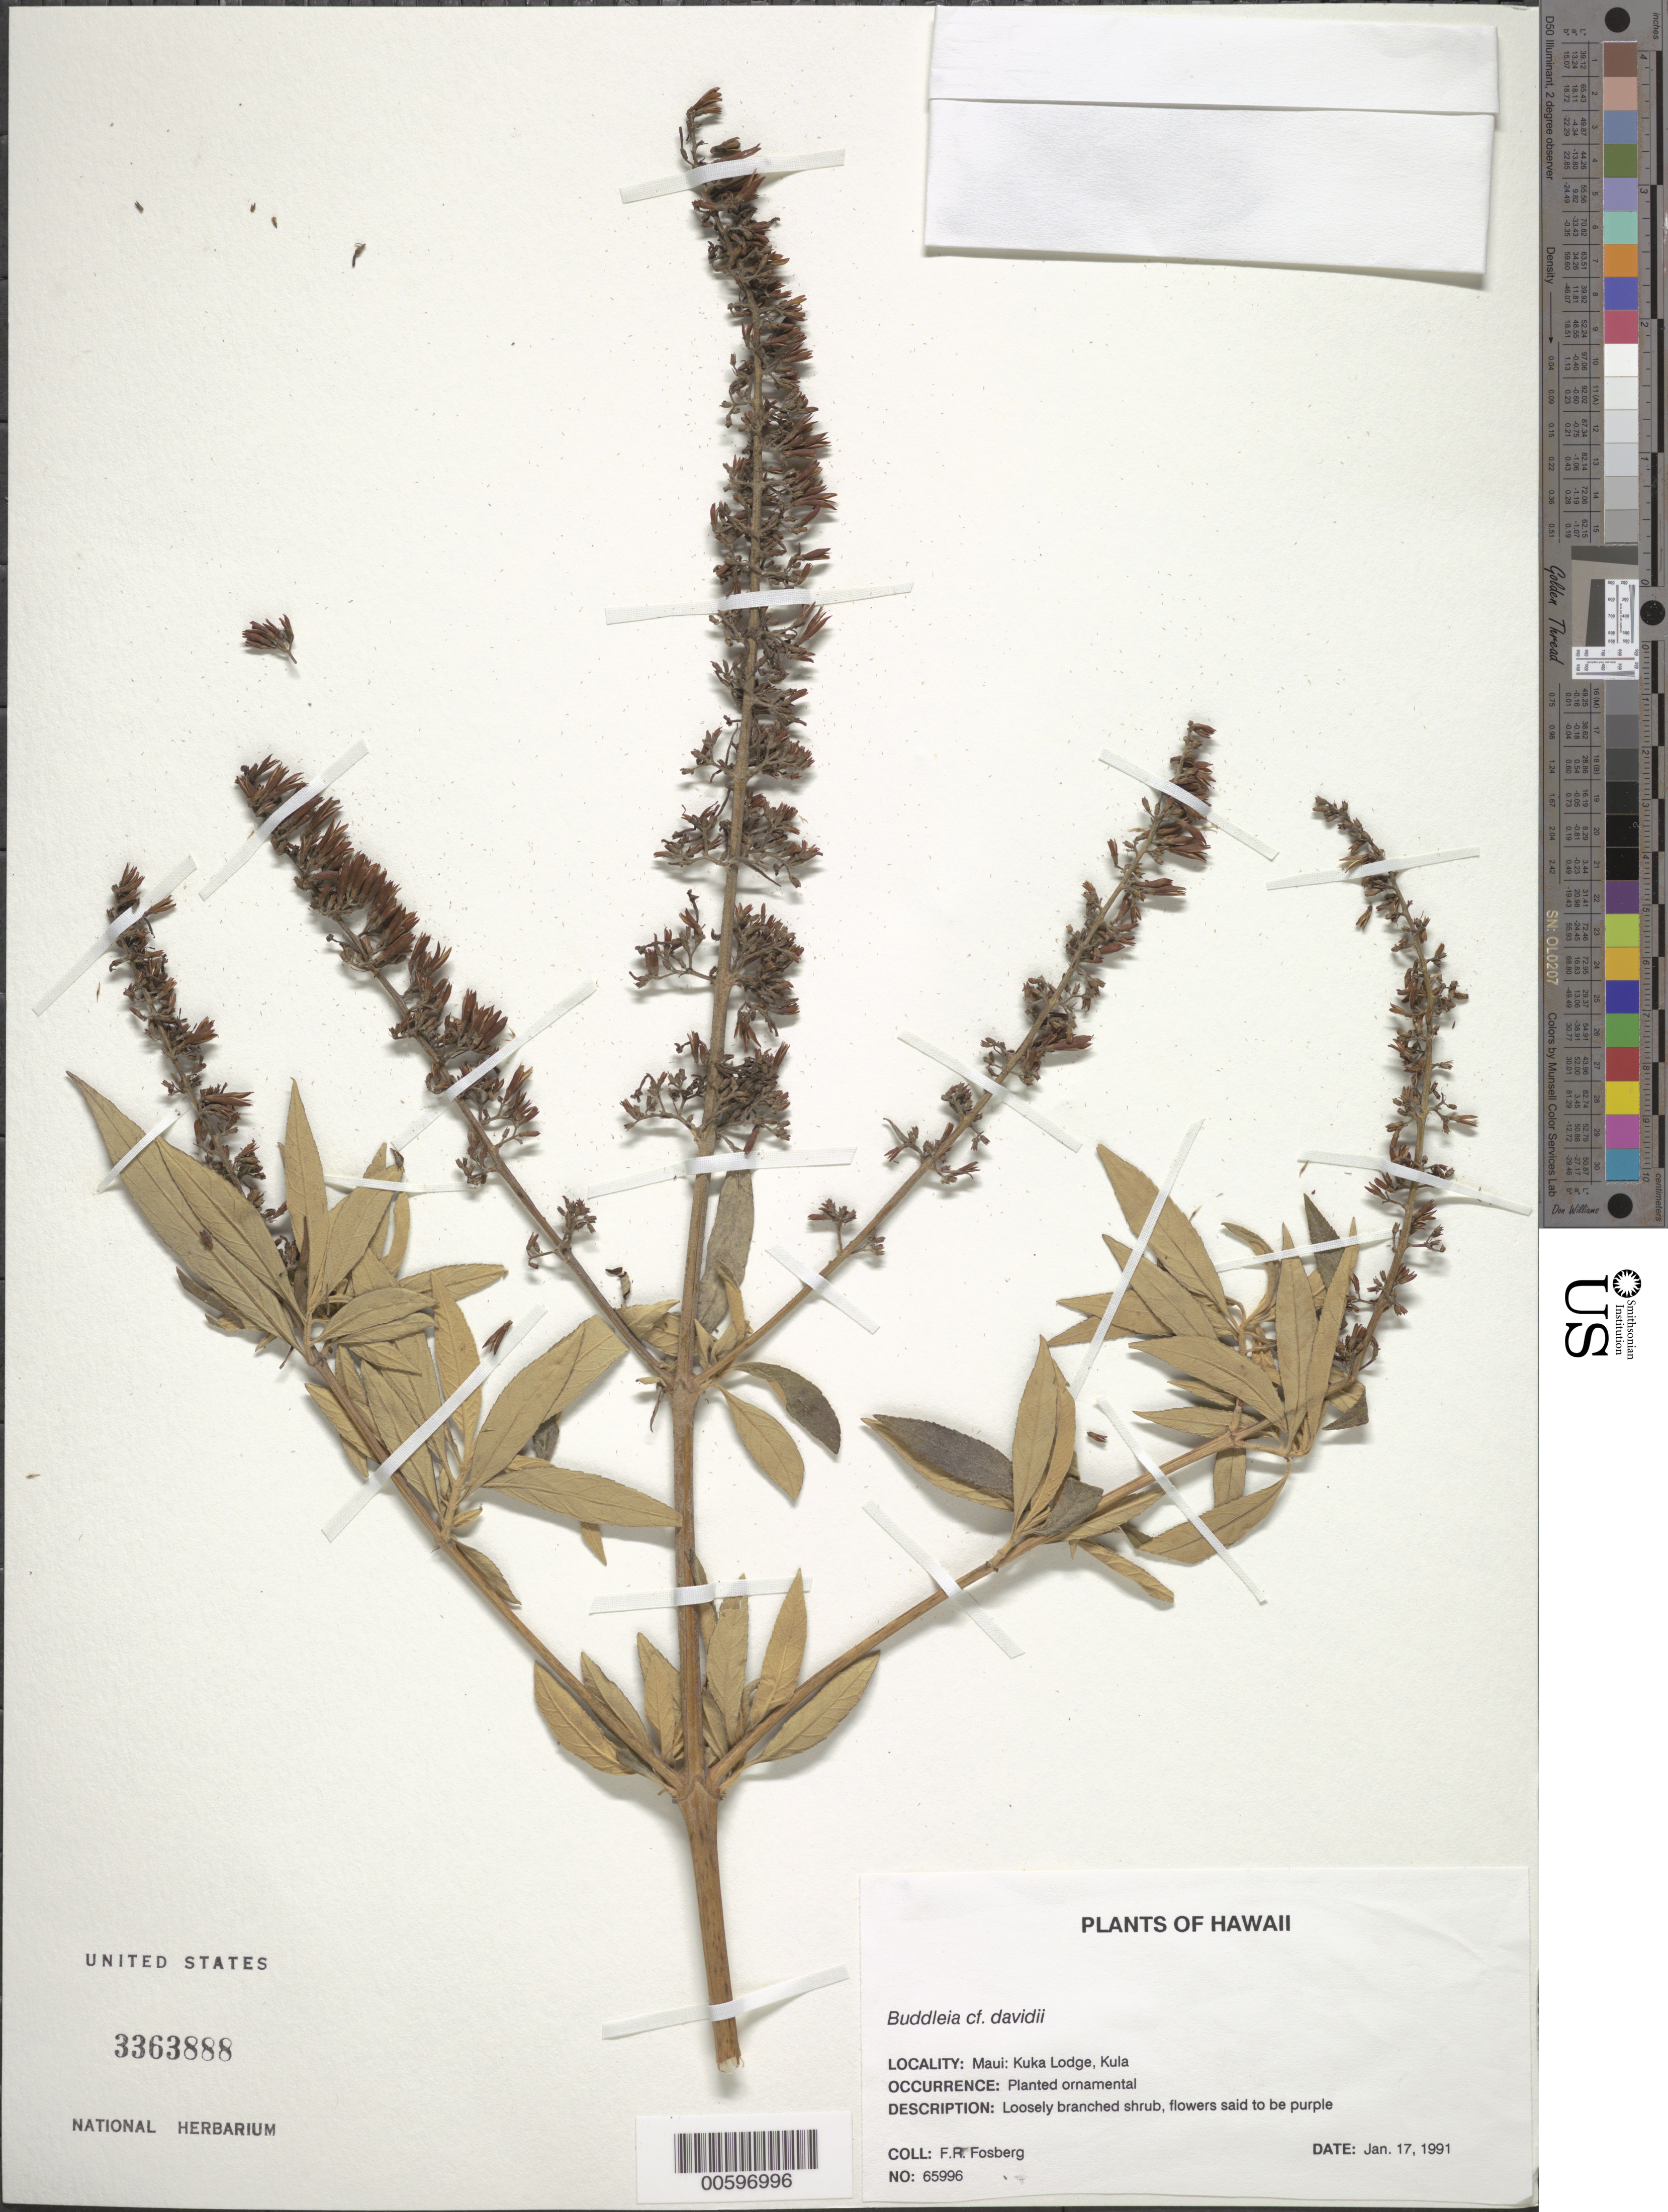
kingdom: Plantae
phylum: Tracheophyta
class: Magnoliopsida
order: Lamiales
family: Scrophulariaceae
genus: Buddleja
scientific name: Buddleja davidii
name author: Franch.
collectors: F. R. Fosberg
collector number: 65996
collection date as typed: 17 Jan 1991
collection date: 1991-01-17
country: United States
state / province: Hawaii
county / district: Maui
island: Maui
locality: Kuka Lodge, Kula.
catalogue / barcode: US 3363888